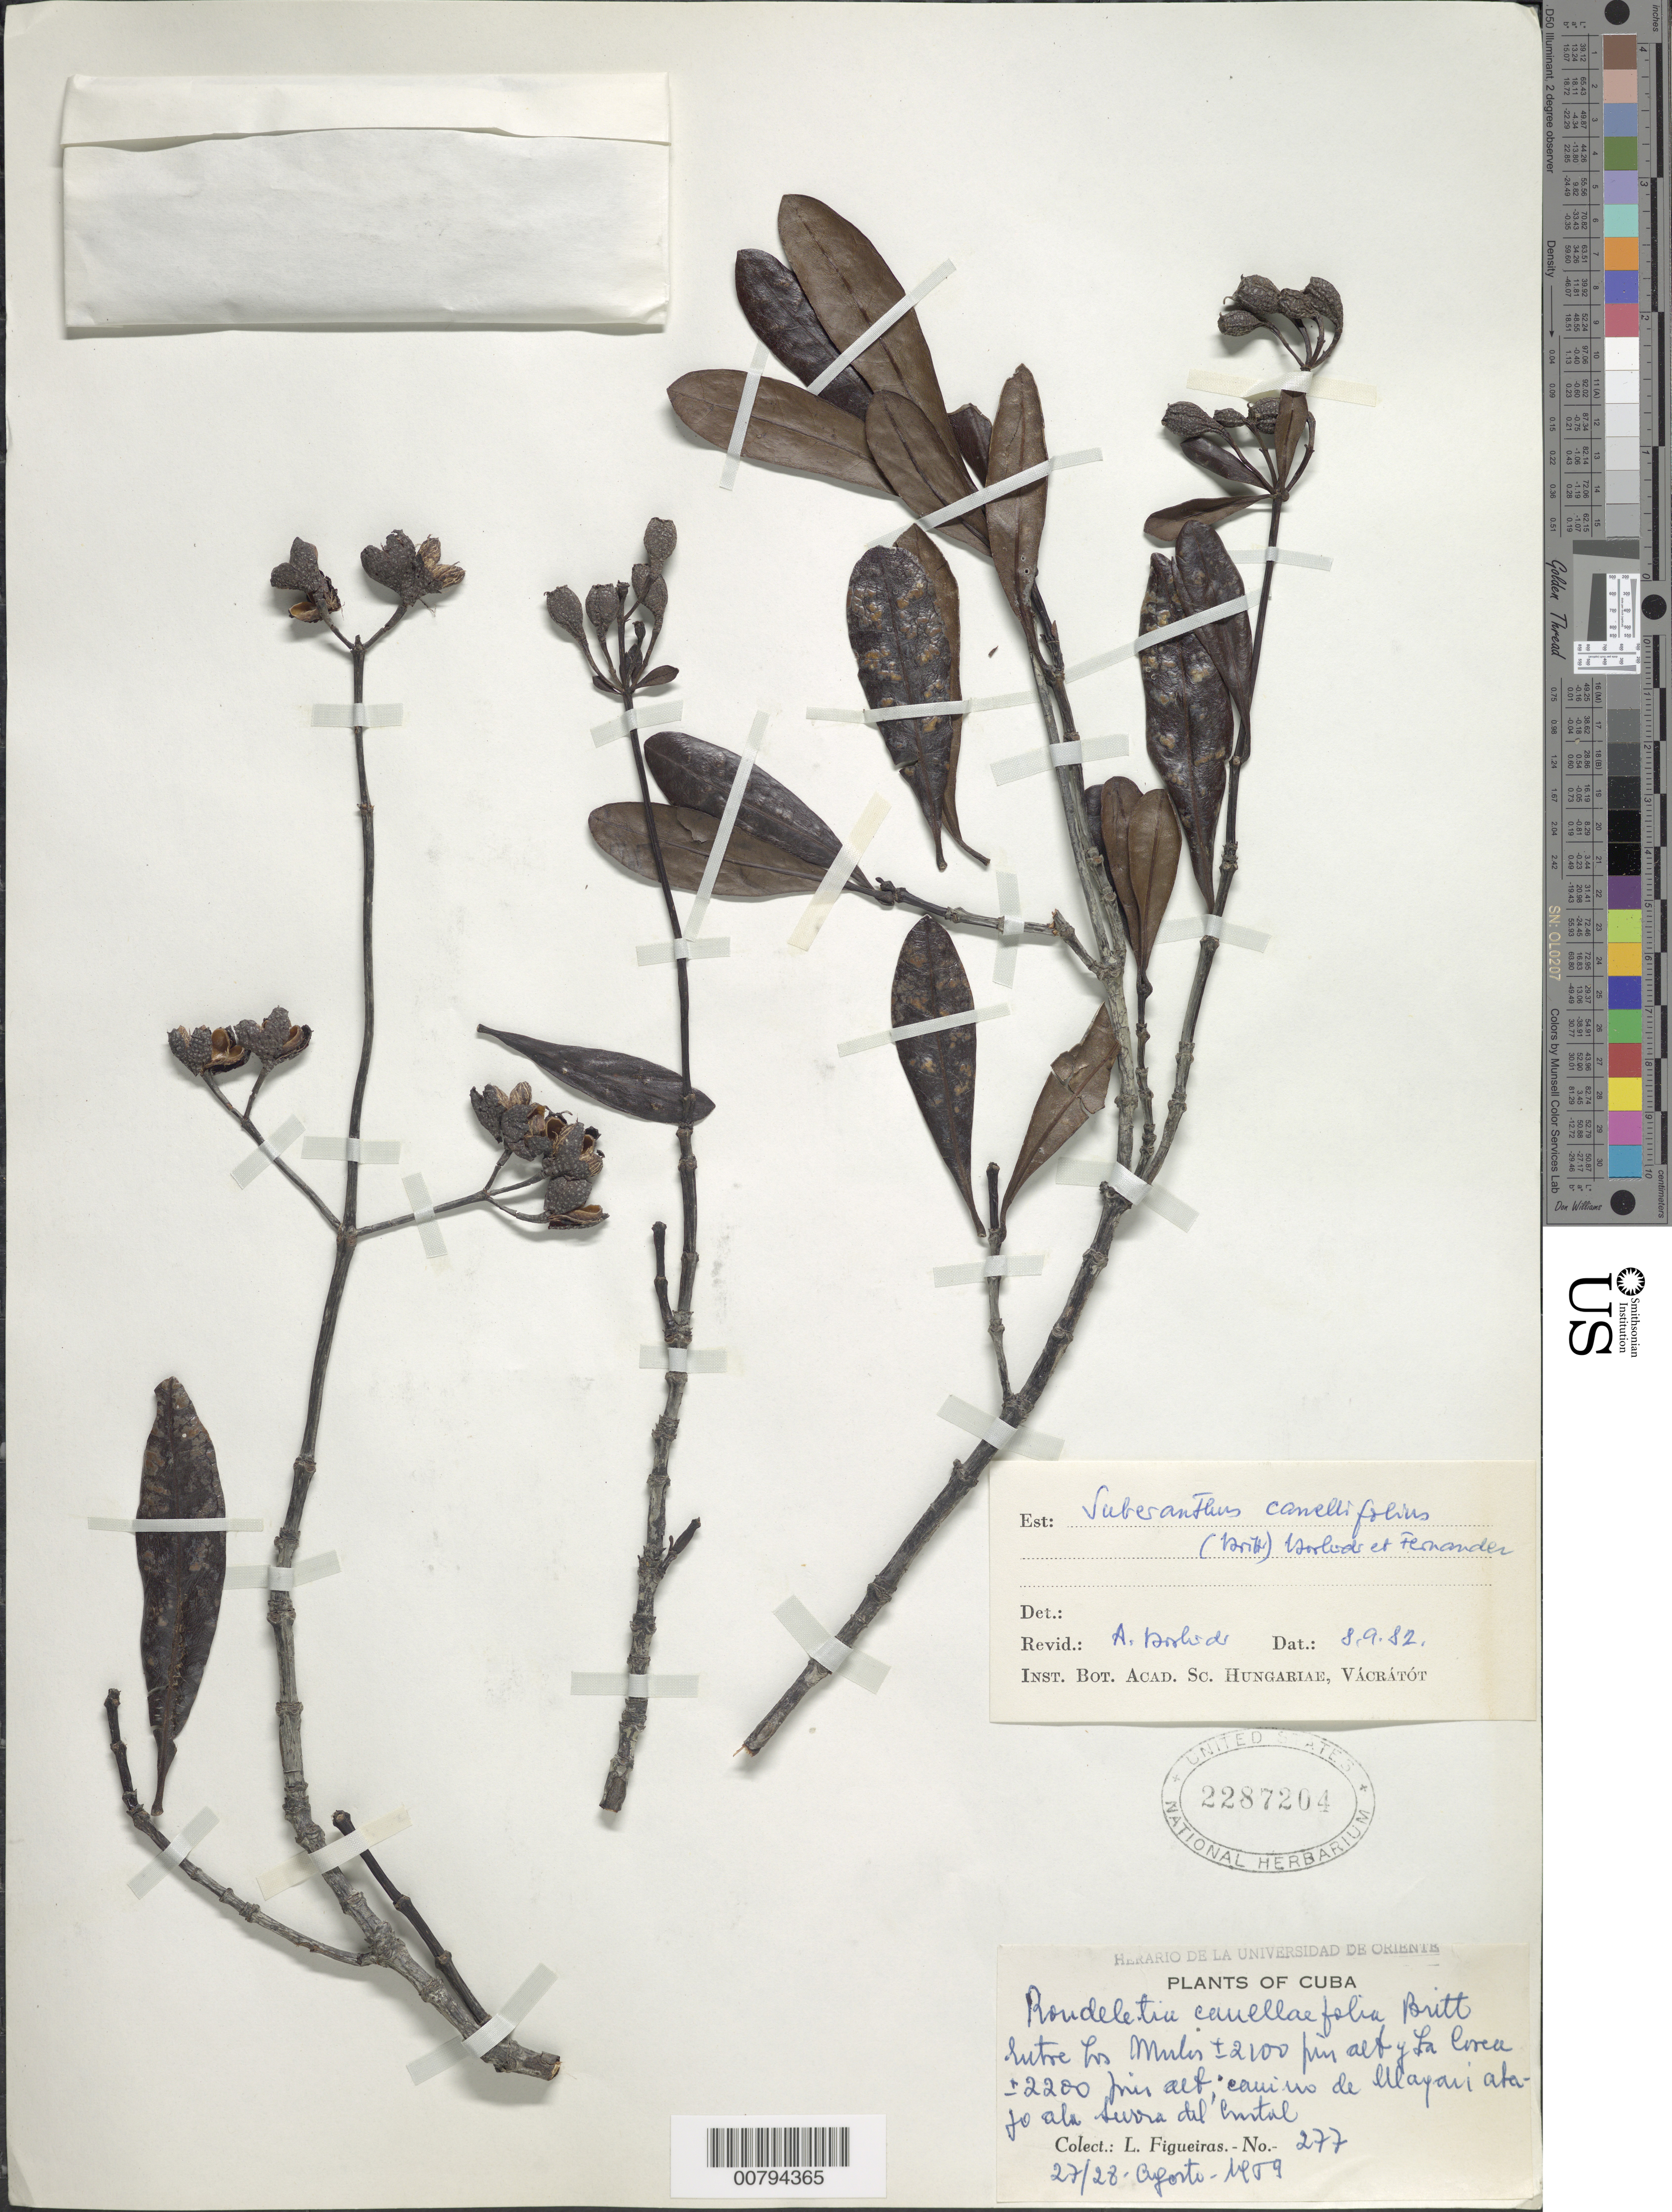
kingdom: Plantae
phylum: Tracheophyta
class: Magnoliopsida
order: Gentianales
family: Rubiaceae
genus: Suberanthus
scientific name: Suberanthus canellifolius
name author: (Britton) Borhidi & Fernández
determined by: Borhidi, Attila L.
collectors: M. López Figueiras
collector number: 277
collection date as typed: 27 --- 1909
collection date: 1909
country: Cuba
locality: Sutre Los Mnts. La Caorea. Cauim Ulayari abajo ala Surra del Cmtal (sp?)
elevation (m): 2100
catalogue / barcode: US 2287204